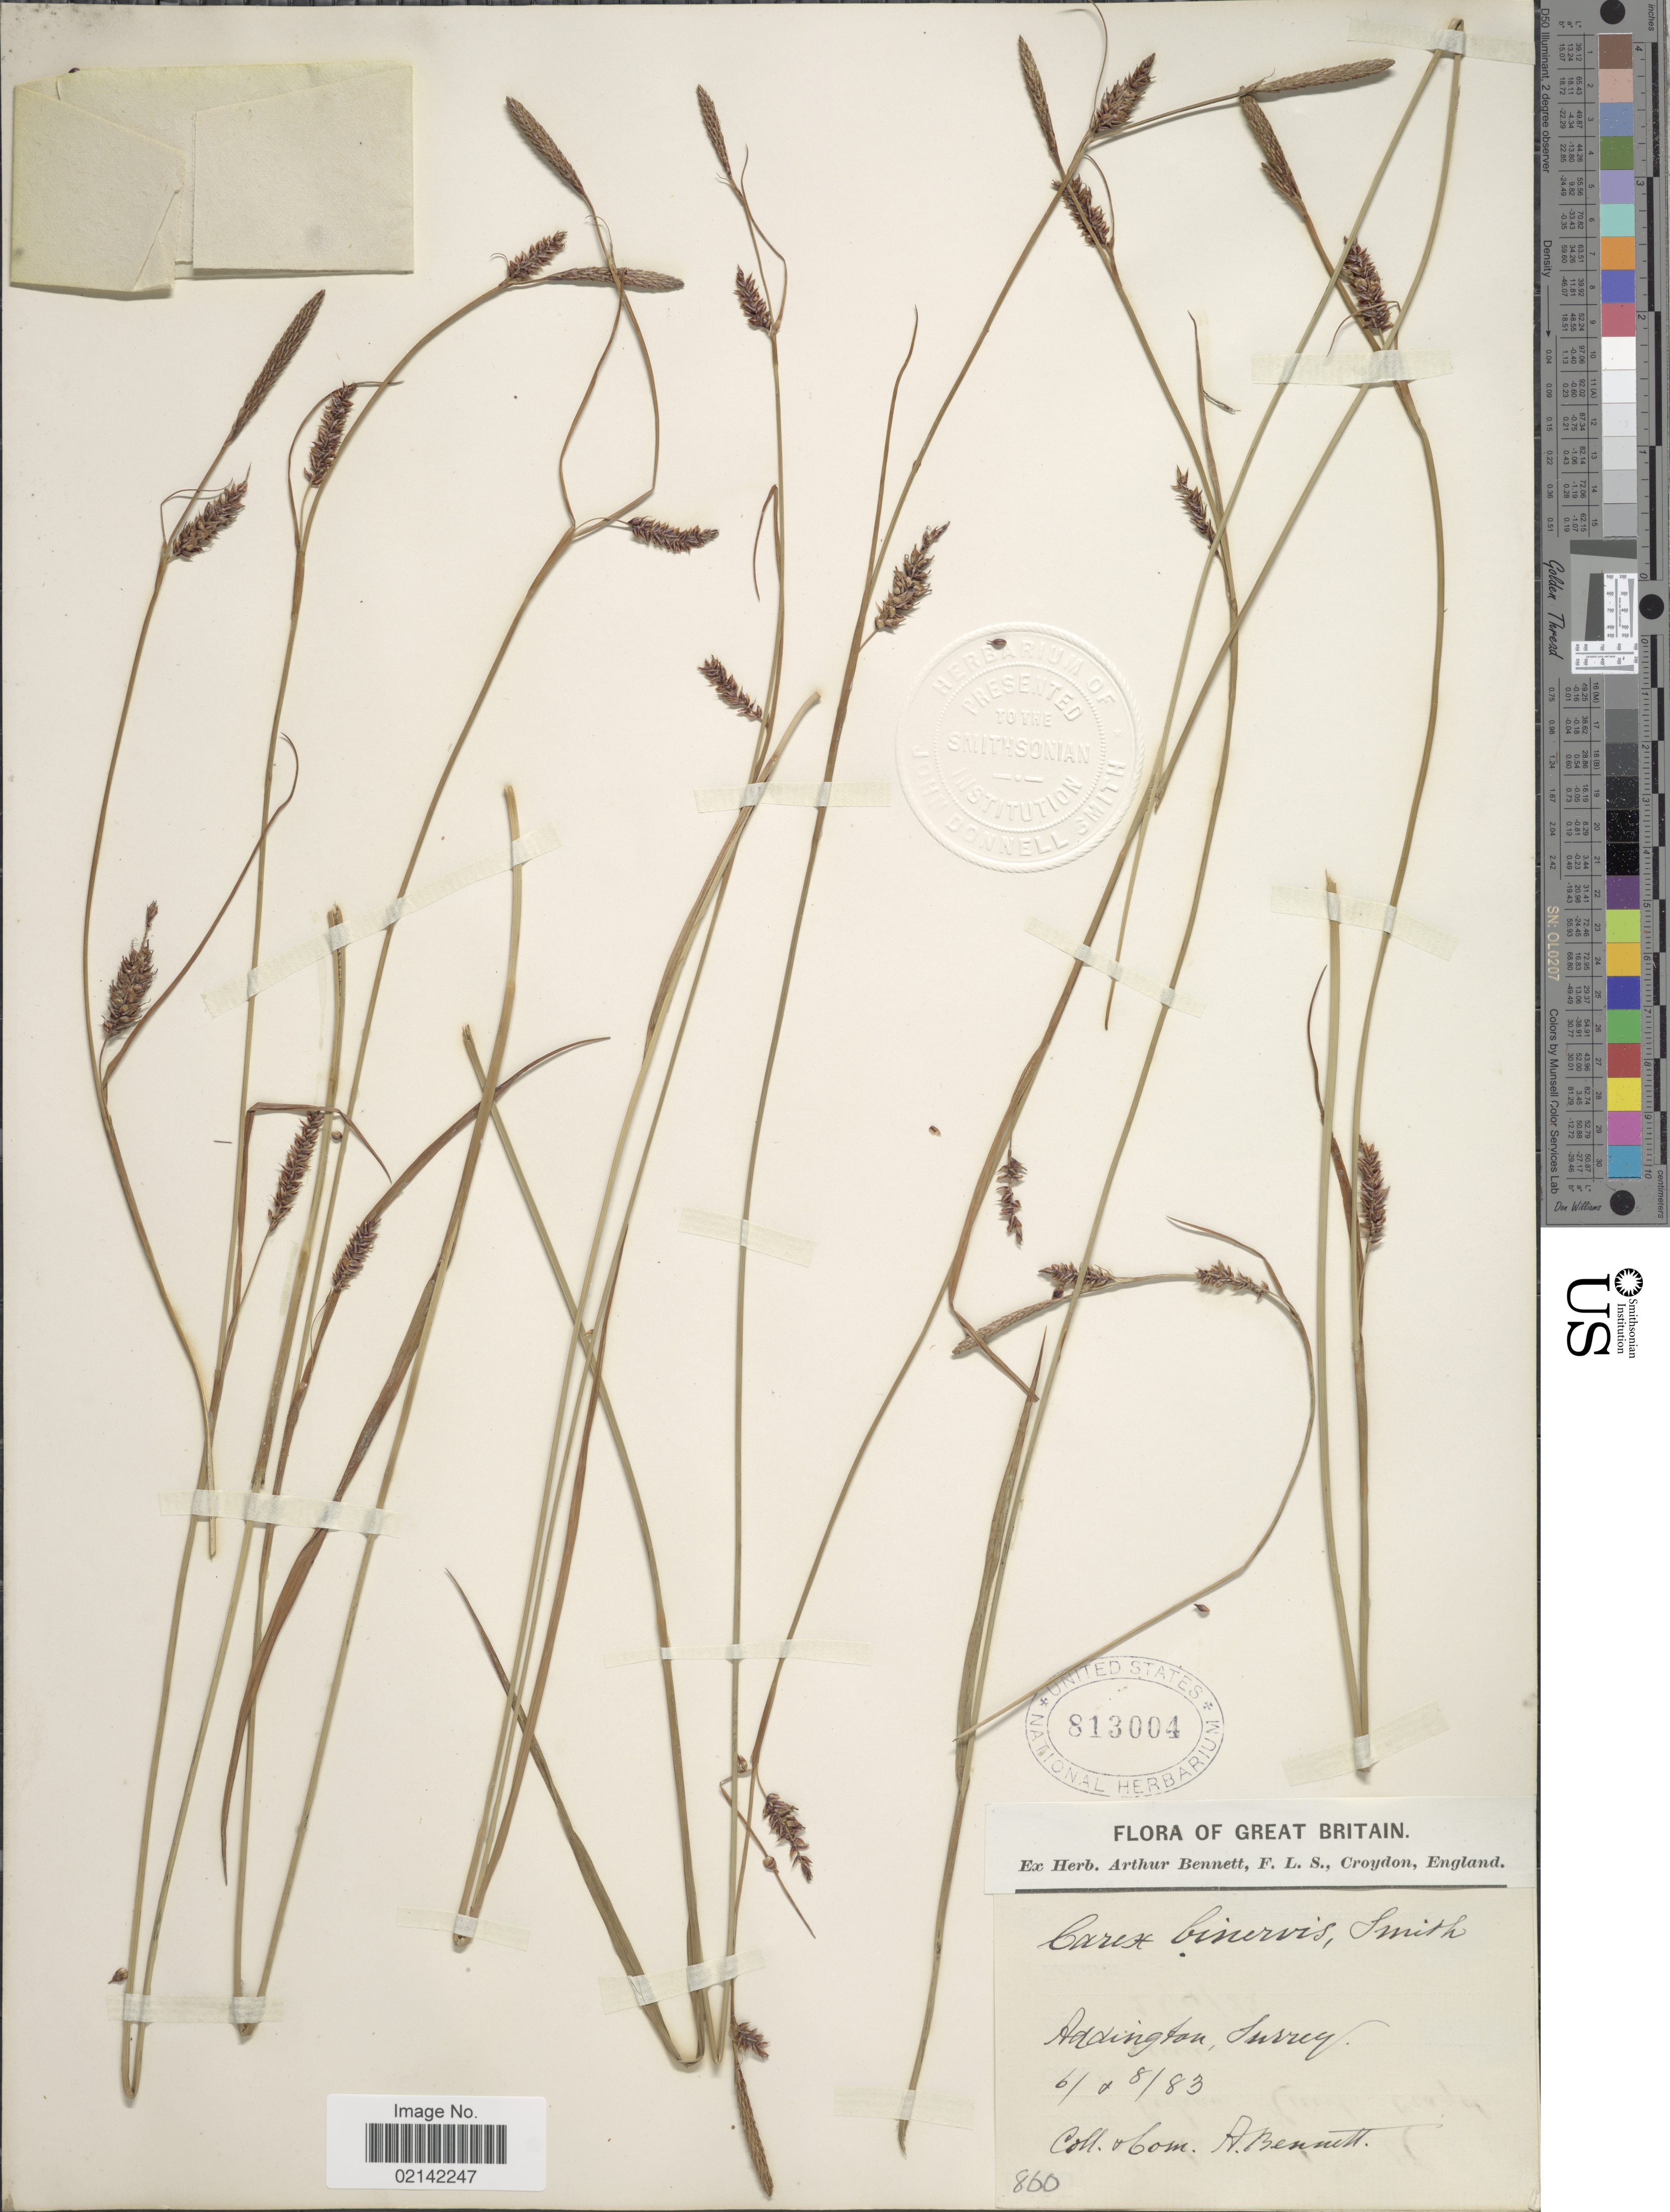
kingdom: Plantae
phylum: Tracheophyta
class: Liliopsida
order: Poales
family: Cyperaceae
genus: Carex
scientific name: Carex binervis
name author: Sm.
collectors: A. Bennett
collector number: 860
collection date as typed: Transcribed d/m/y: 28/6/83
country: United Kingdom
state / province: England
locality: Addington. Surrey. Great Britain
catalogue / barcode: US 813004